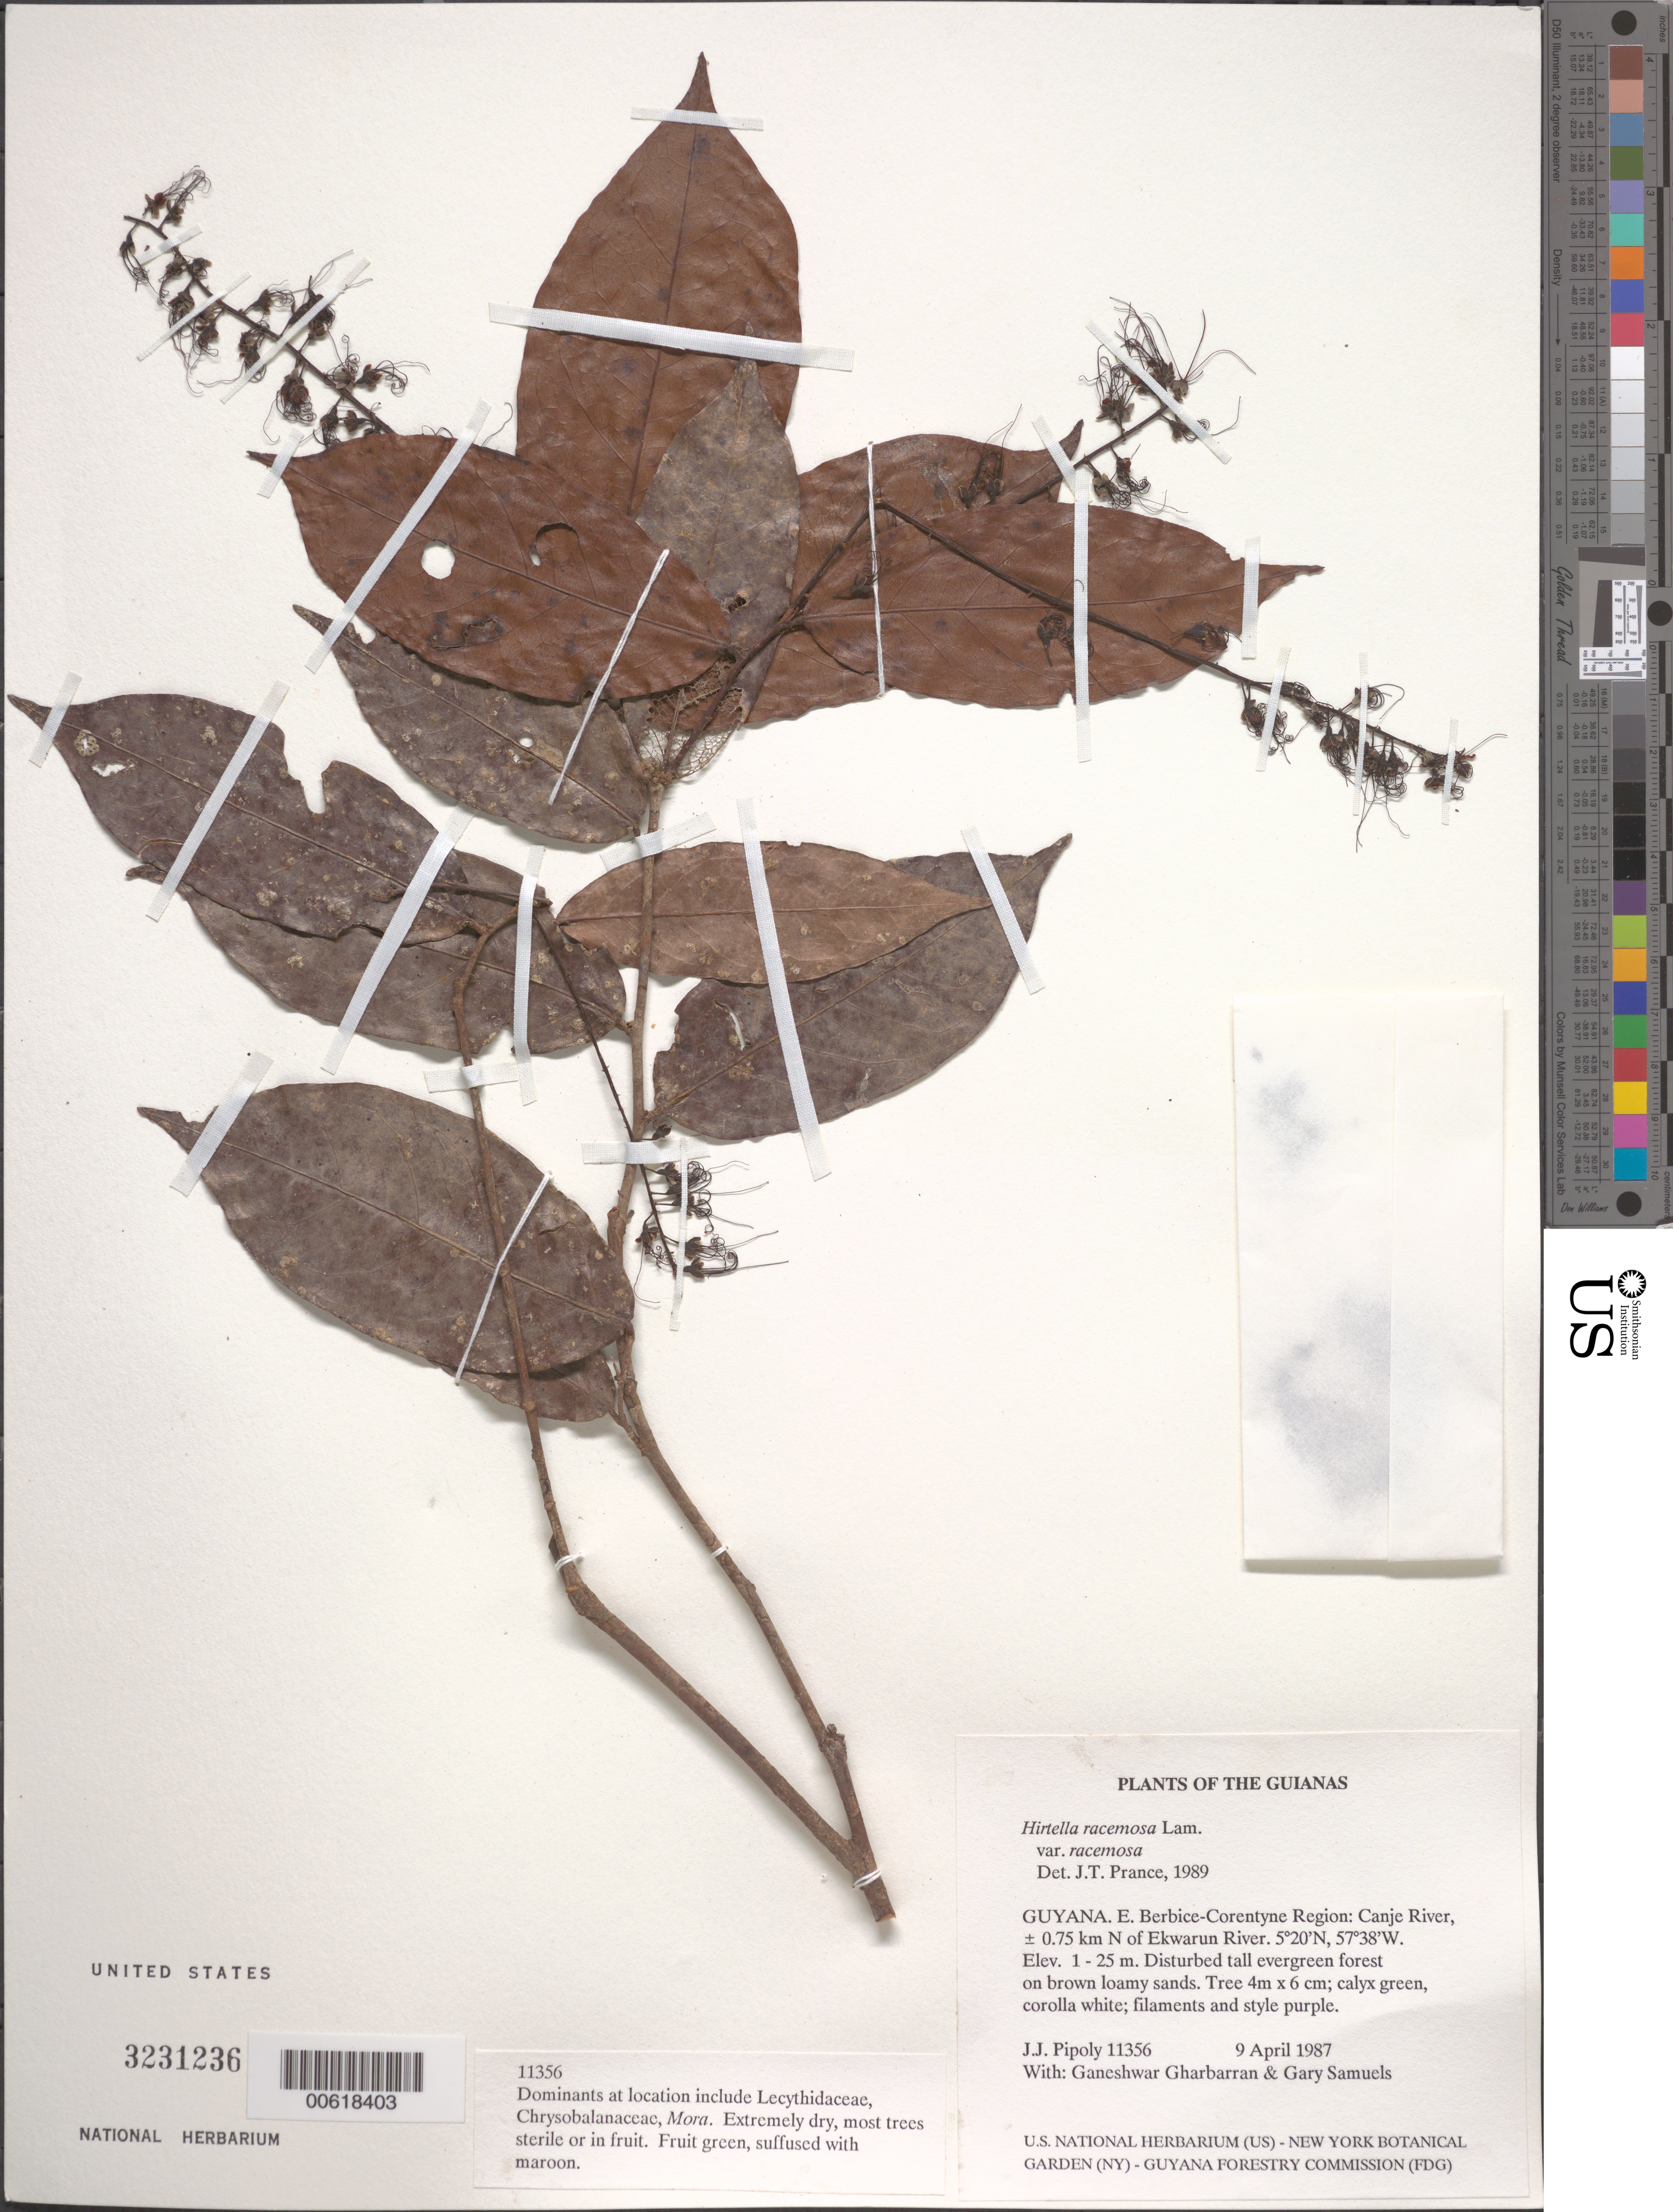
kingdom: Plantae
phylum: Tracheophyta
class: Magnoliopsida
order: Malpighiales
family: Chrysobalanaceae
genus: Hirtella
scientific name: Hirtella racemosa var. racemosa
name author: Lam.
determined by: Prance, G. T.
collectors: J. J. Pipoly, G. Gharbarran & G. Samuels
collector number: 11356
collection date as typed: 9 April 1987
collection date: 1987-04-09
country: Guyana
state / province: E. Berbice-Corentyne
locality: Canje River, ± 0.75 km N of Ekwarun River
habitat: Disturbed tall evergreen forest on brown loamy sands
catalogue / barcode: US 3231236